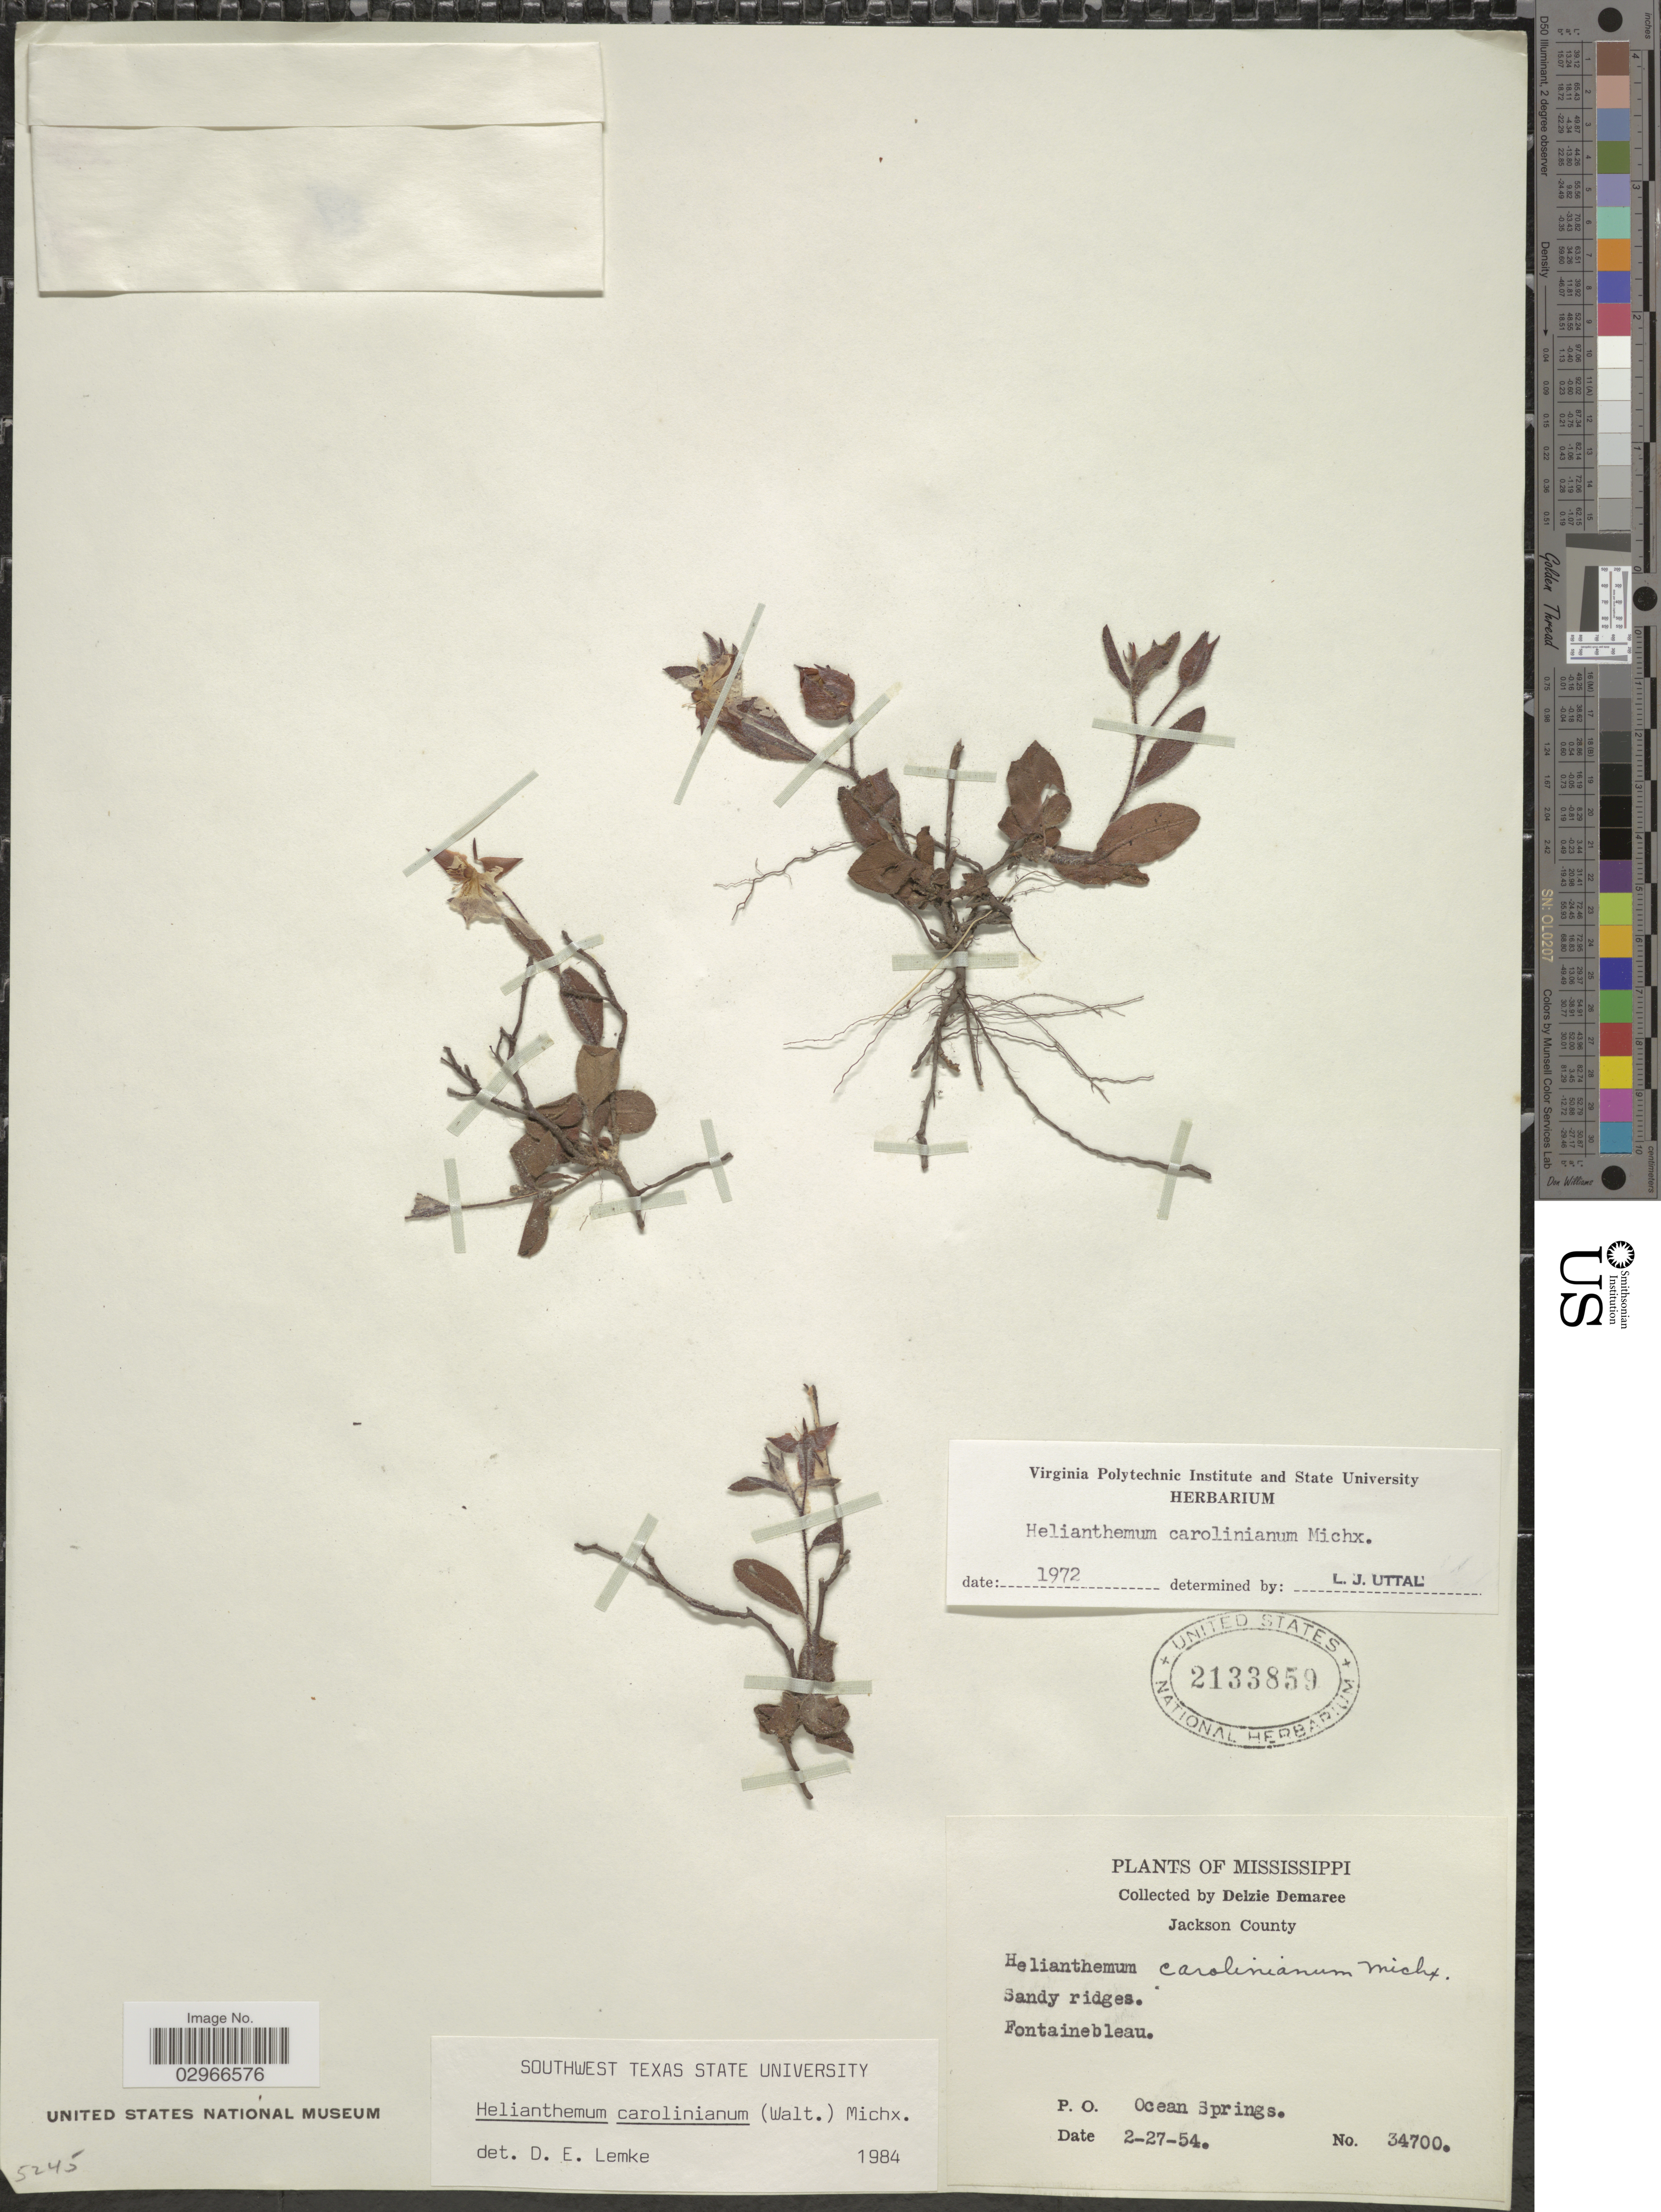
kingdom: Plantae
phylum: Tracheophyta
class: Magnoliopsida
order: Malvales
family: Cistaceae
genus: Helianthemum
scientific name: Helianthemum carolinianum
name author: (Walter) Michx.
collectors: D. Demaree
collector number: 34700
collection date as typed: Transcribed d/m/y: 27/2/54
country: United States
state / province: Mississippi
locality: Jackson County. Fontainebleau. P.O. Ocean Springs.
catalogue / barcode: US 2133859